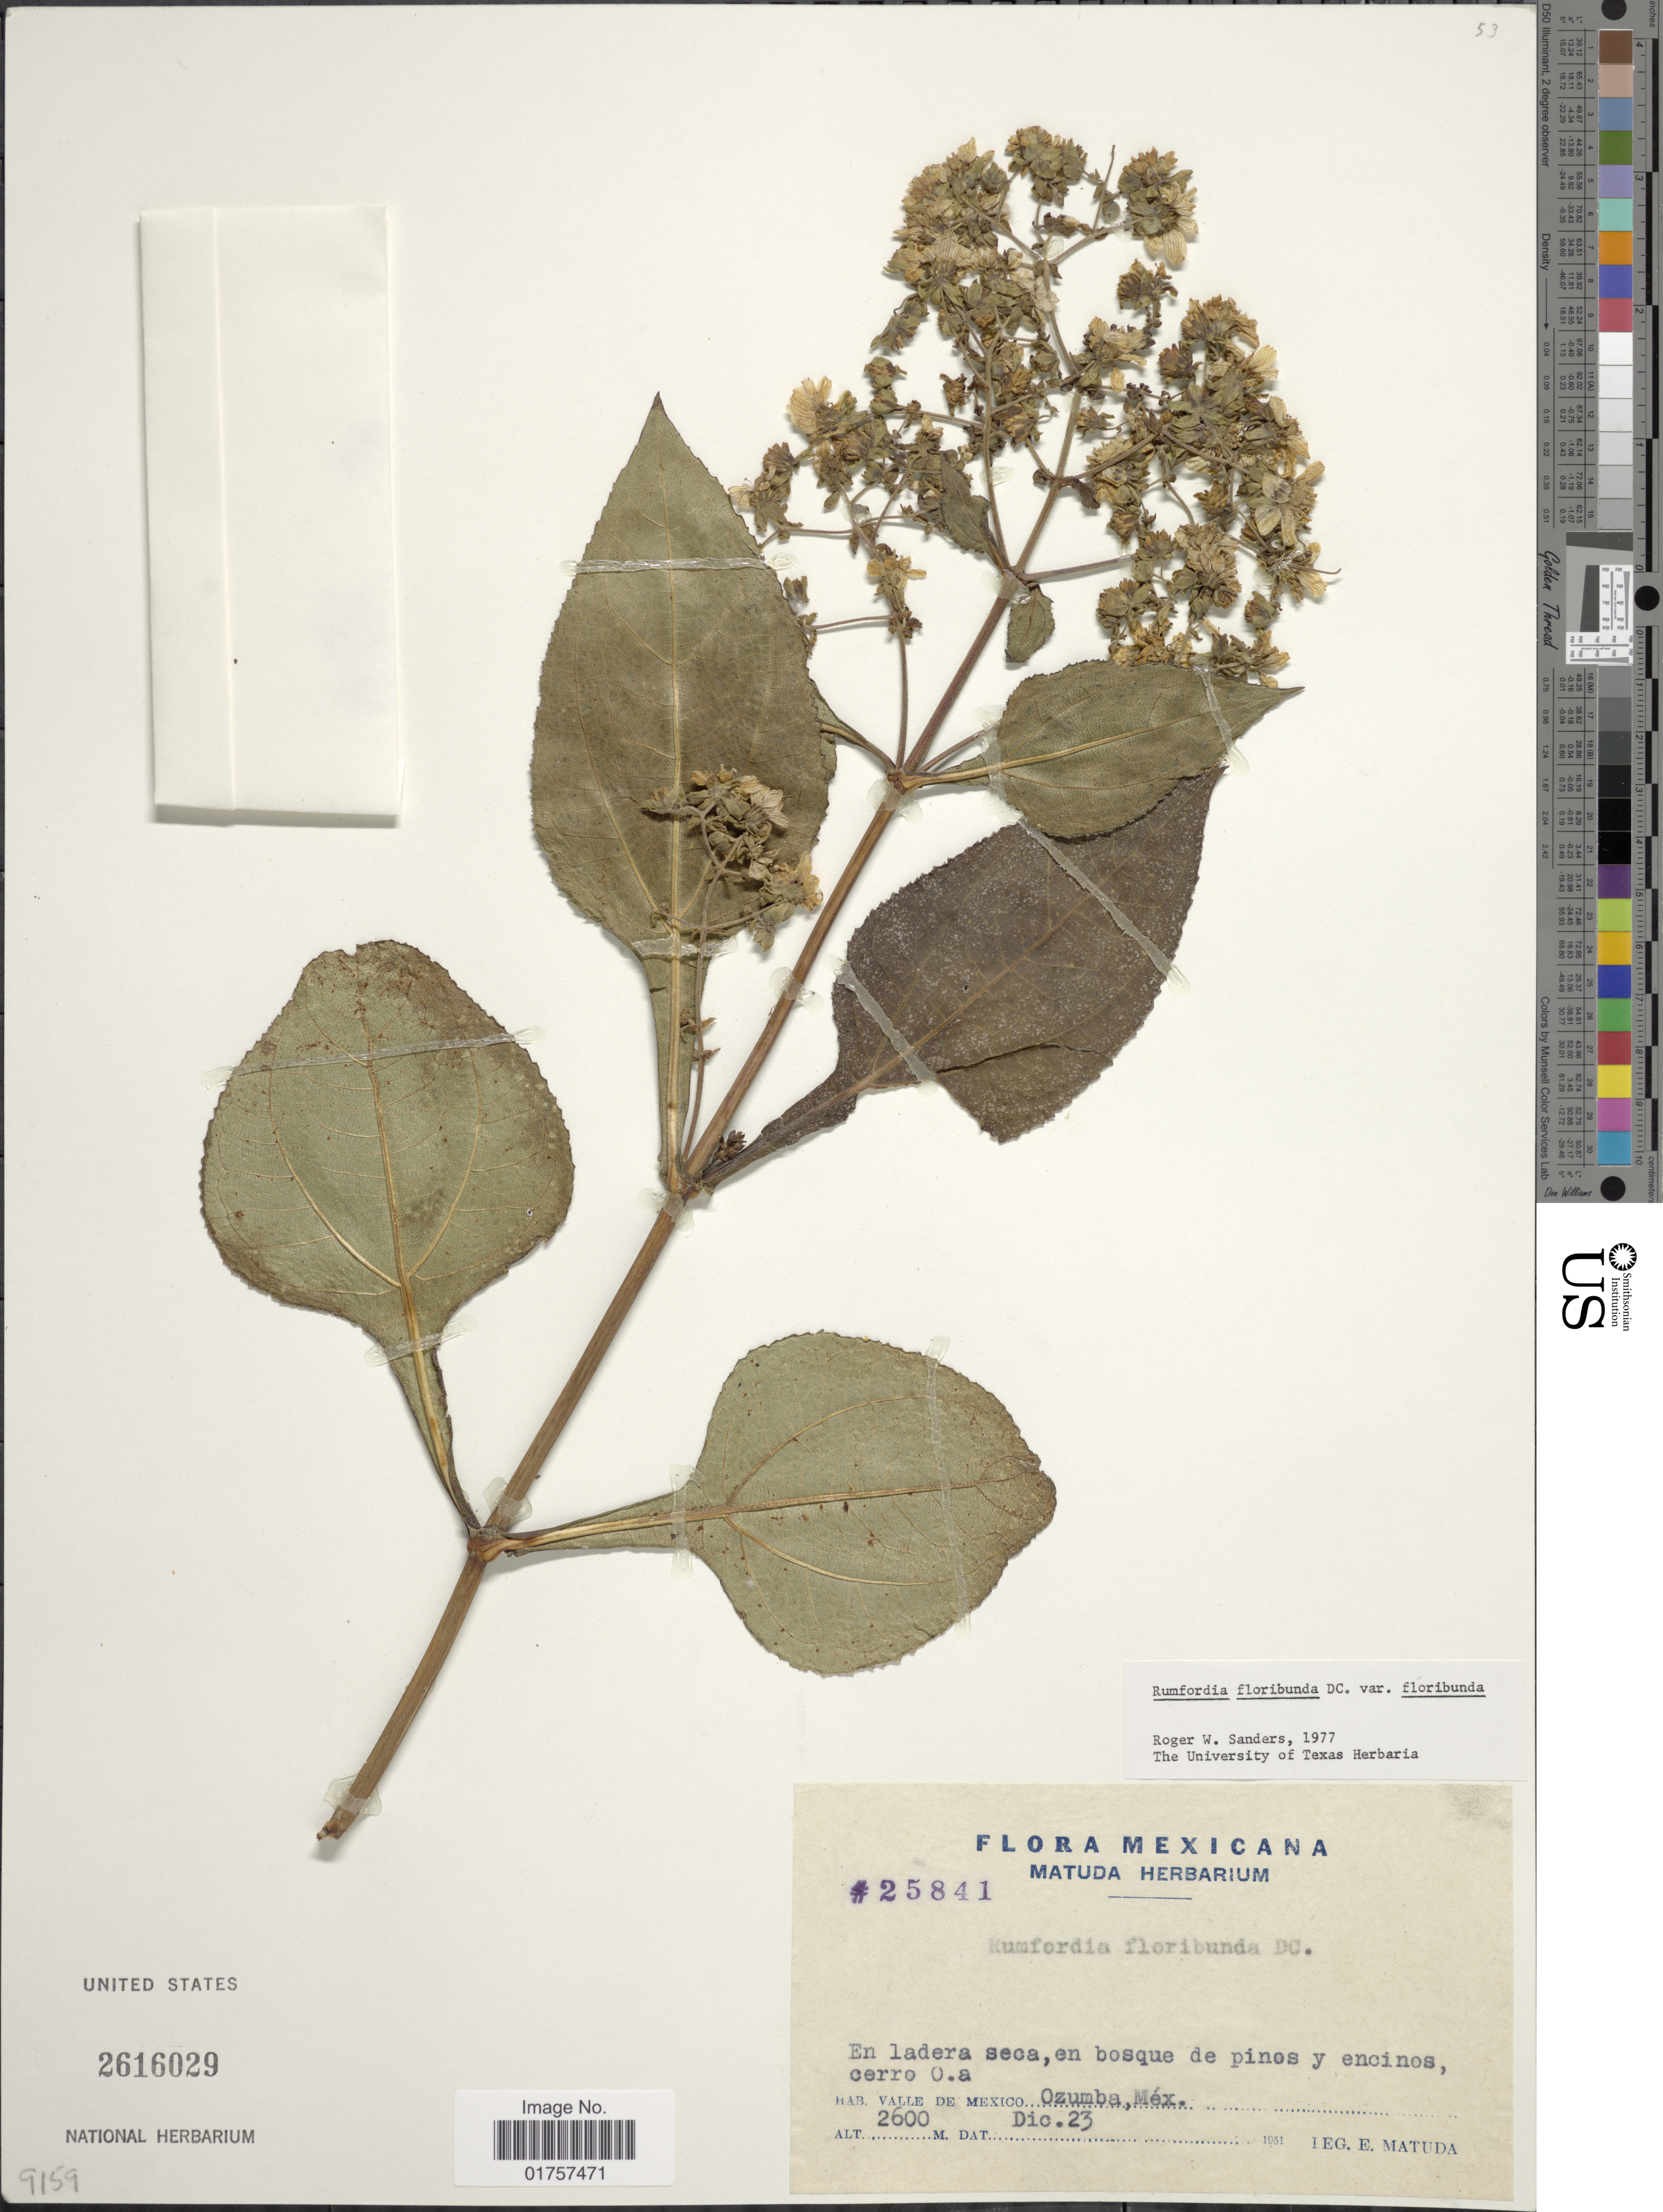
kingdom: Plantae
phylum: Tracheophyta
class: Magnoliopsida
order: Asterales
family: Asteraceae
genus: Rumfordia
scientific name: Rumfordia floribunda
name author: DC.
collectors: E. Matuda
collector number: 25841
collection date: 1951-12-23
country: Mexico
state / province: México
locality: Valle de Mexico, Ozumba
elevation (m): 2600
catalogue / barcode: US 2616029